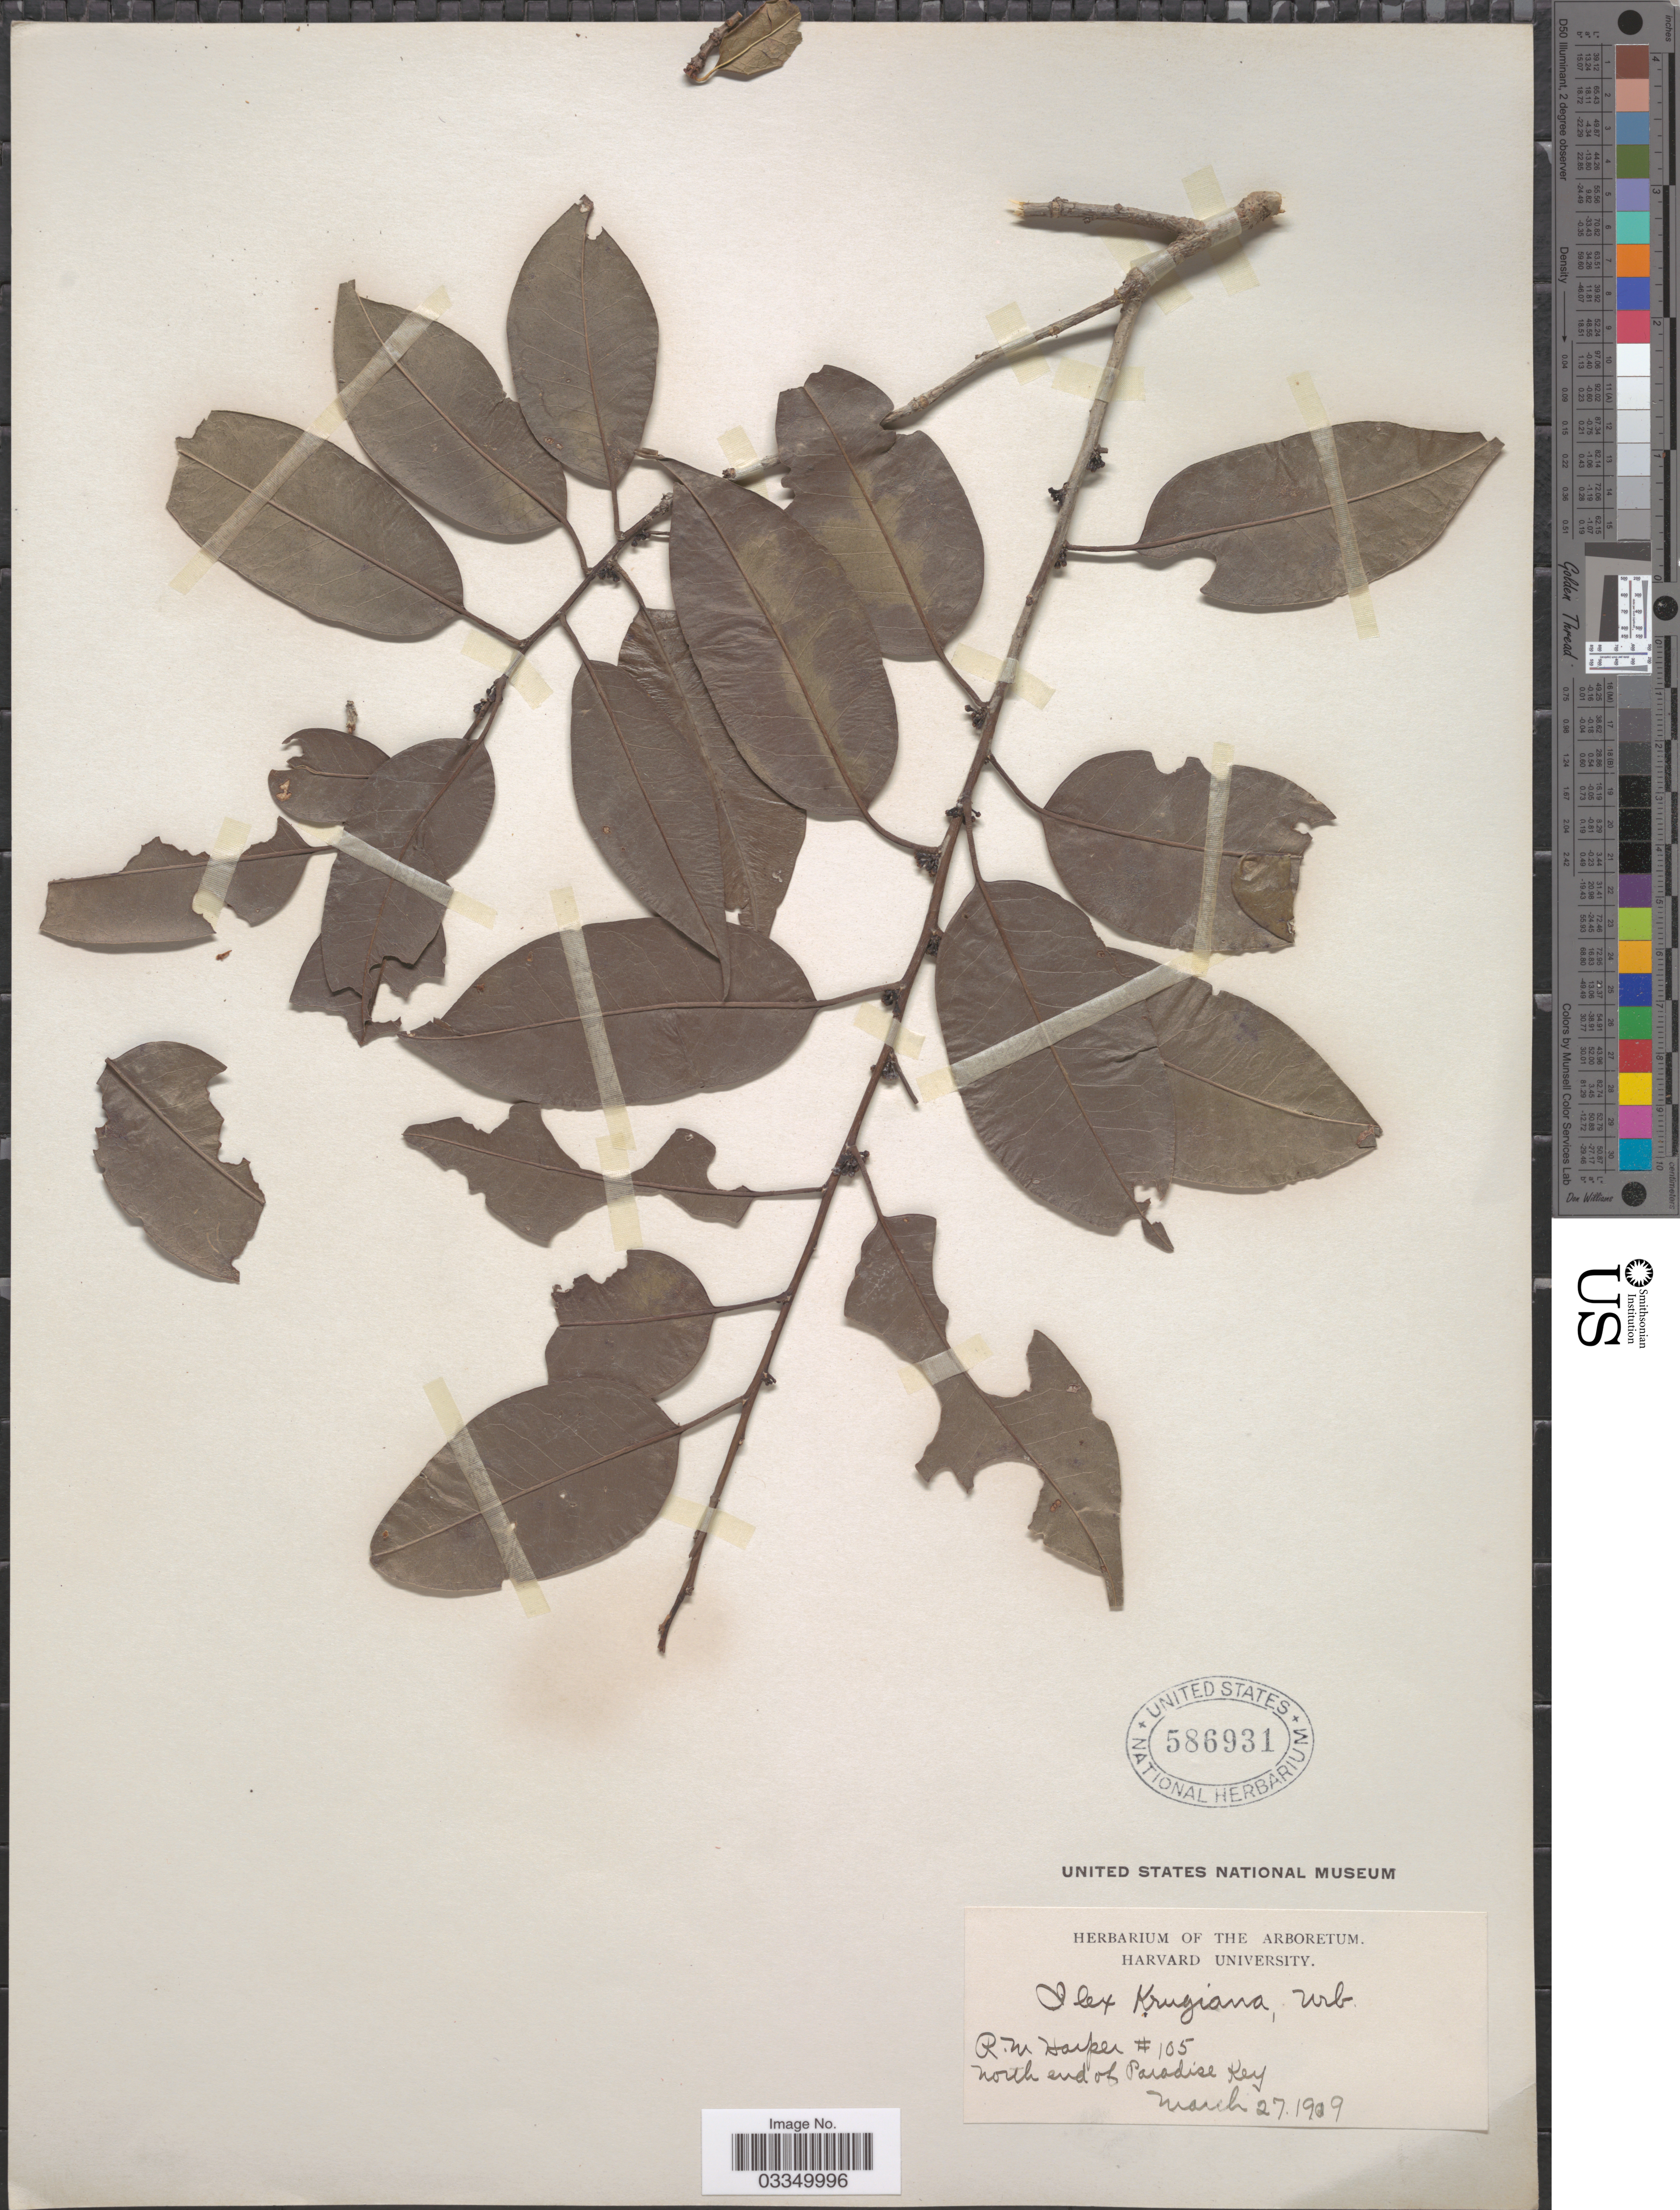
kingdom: Plantae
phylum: Tracheophyta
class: Magnoliopsida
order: Aquifoliales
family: Aquifoliaceae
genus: Ilex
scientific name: Ilex krugiana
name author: Loes.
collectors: R. Harper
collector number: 105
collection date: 1909-03-27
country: United States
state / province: Florida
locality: North end of Paradise Key.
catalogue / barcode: US 586931